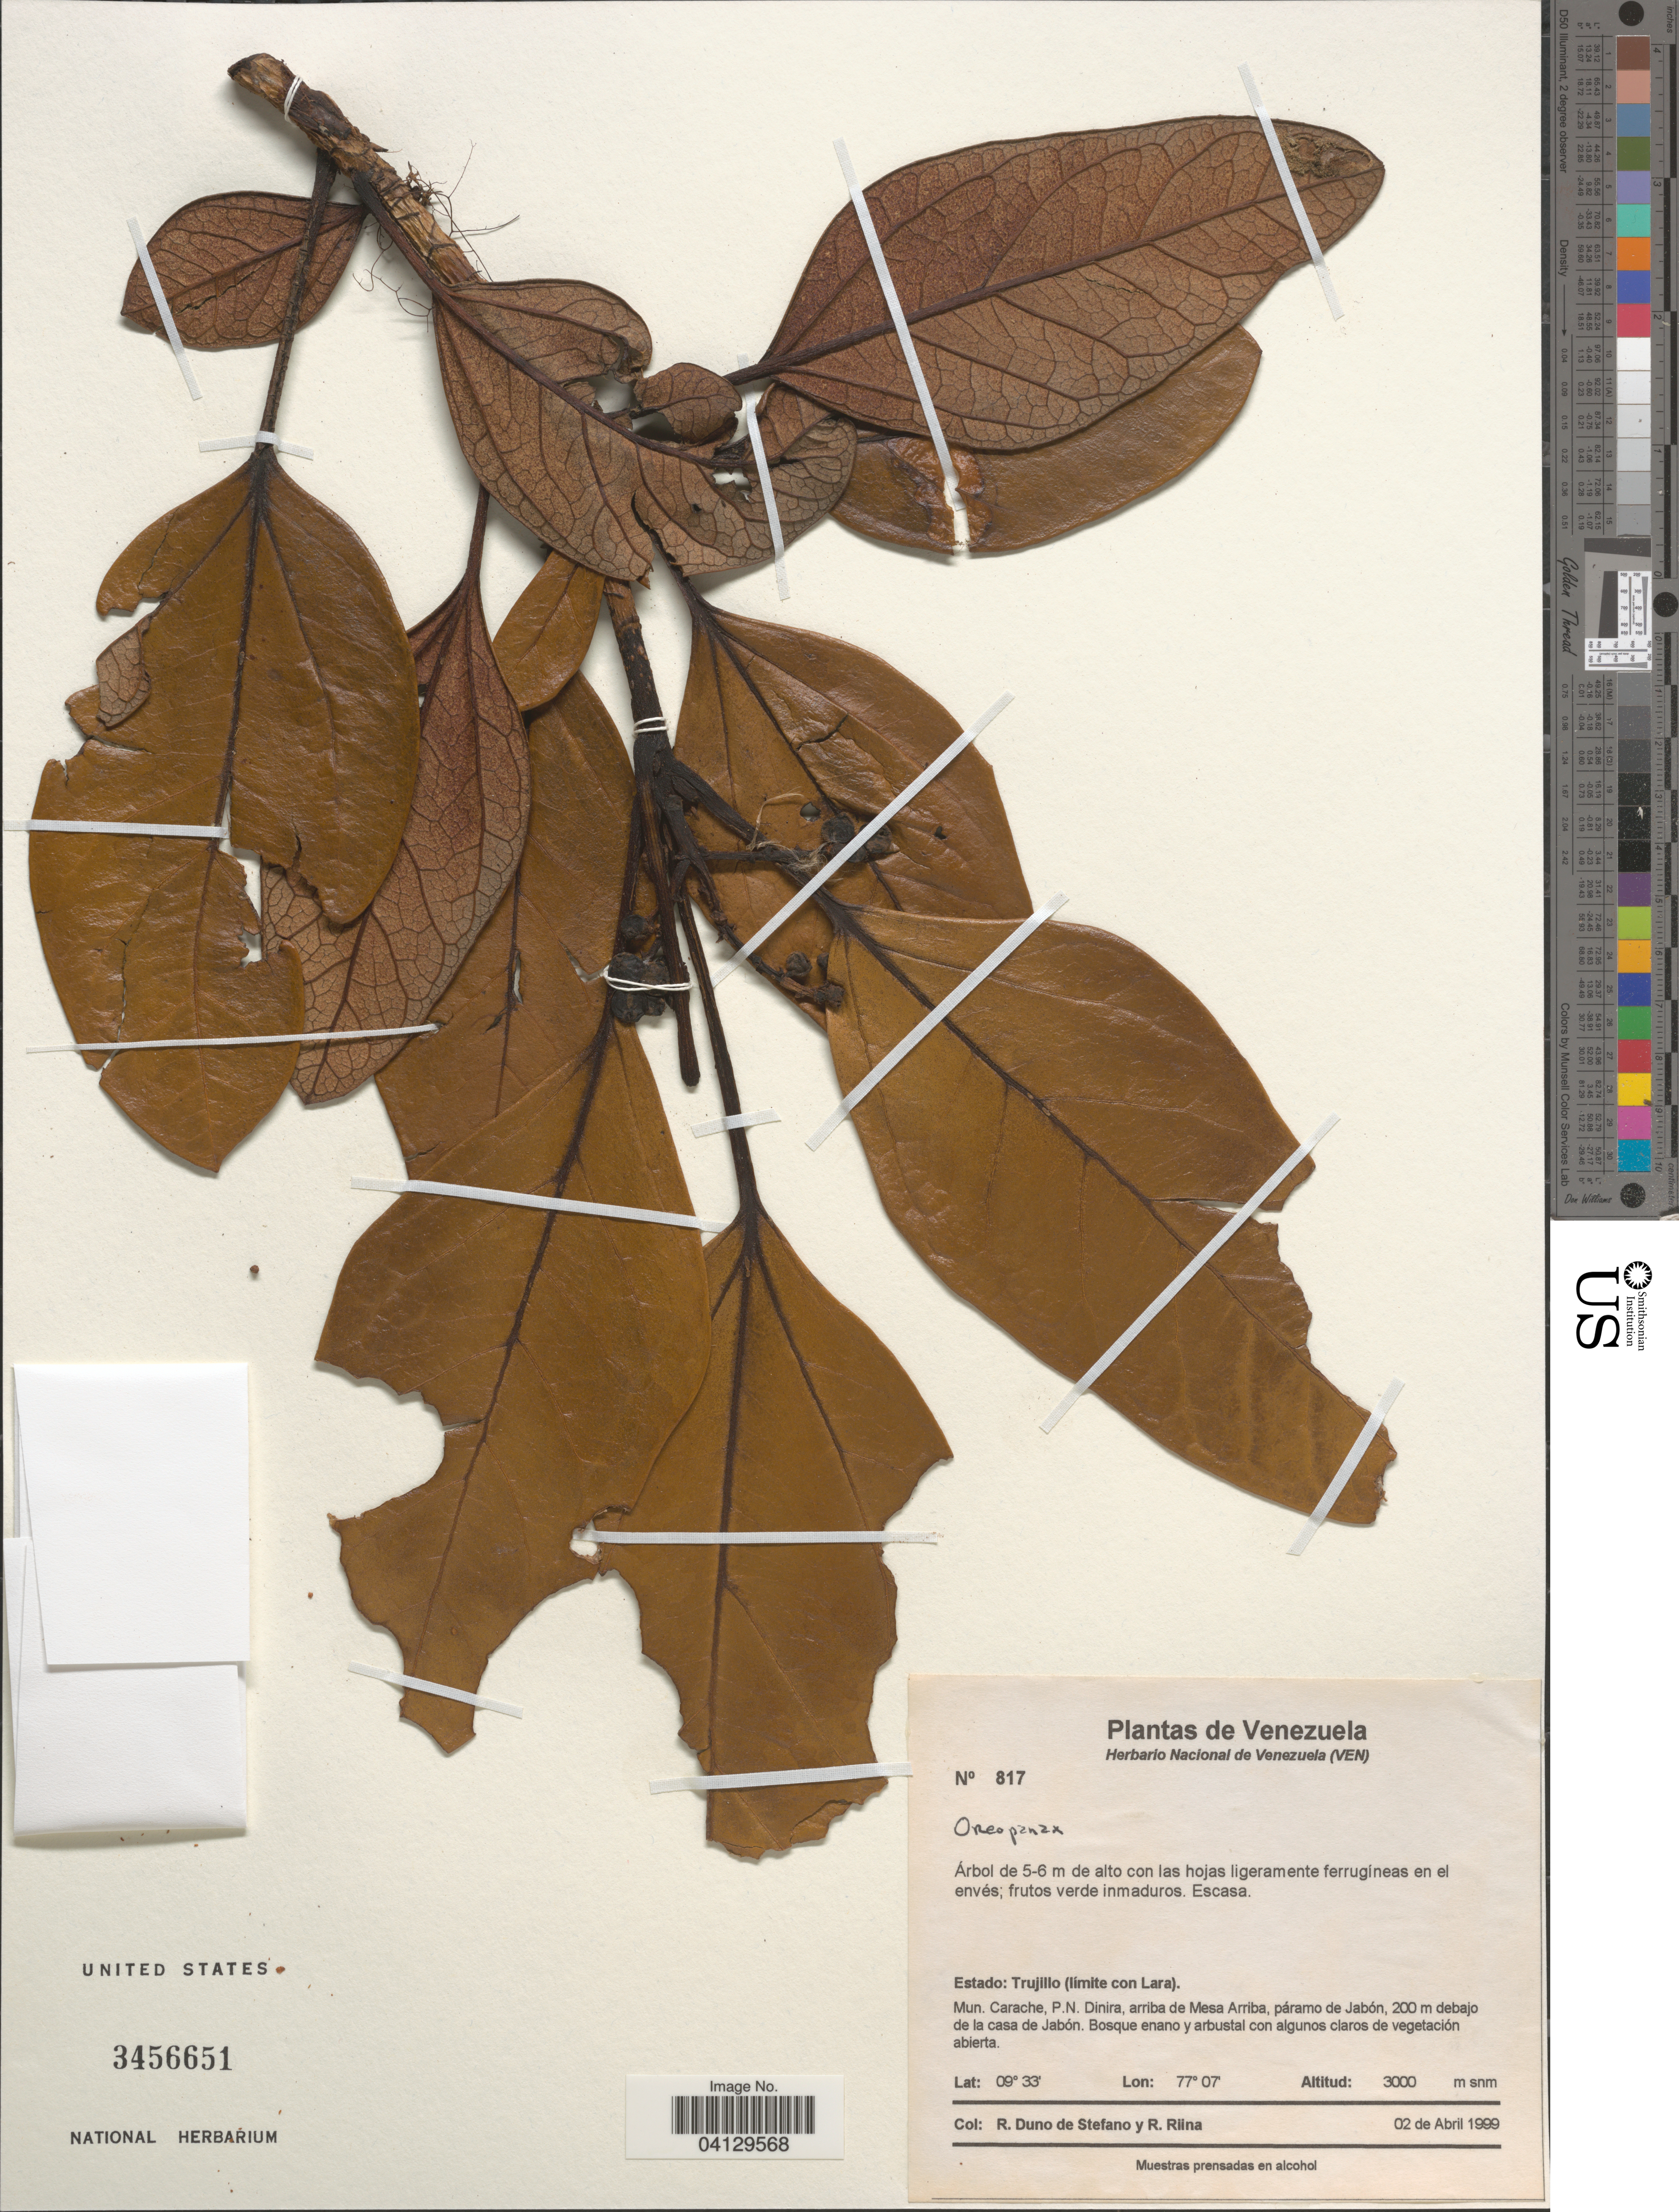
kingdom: Plantae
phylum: Tracheophyta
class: Magnoliopsida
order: Apiales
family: Araliaceae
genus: Oreopanax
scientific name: Oreopanax sp.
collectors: R. Duno de Stefano & R. Riina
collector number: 817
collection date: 1999-04-02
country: Venezuela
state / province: Trujillo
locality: Estado: Trujillo (limite con Lara). Mun. Carache, P.N. Dinira, arriba de Mesa Arriba, páramo de Jabón, 200 m debajo de la casa de Jabón.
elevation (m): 3000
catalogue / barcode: US 3456651